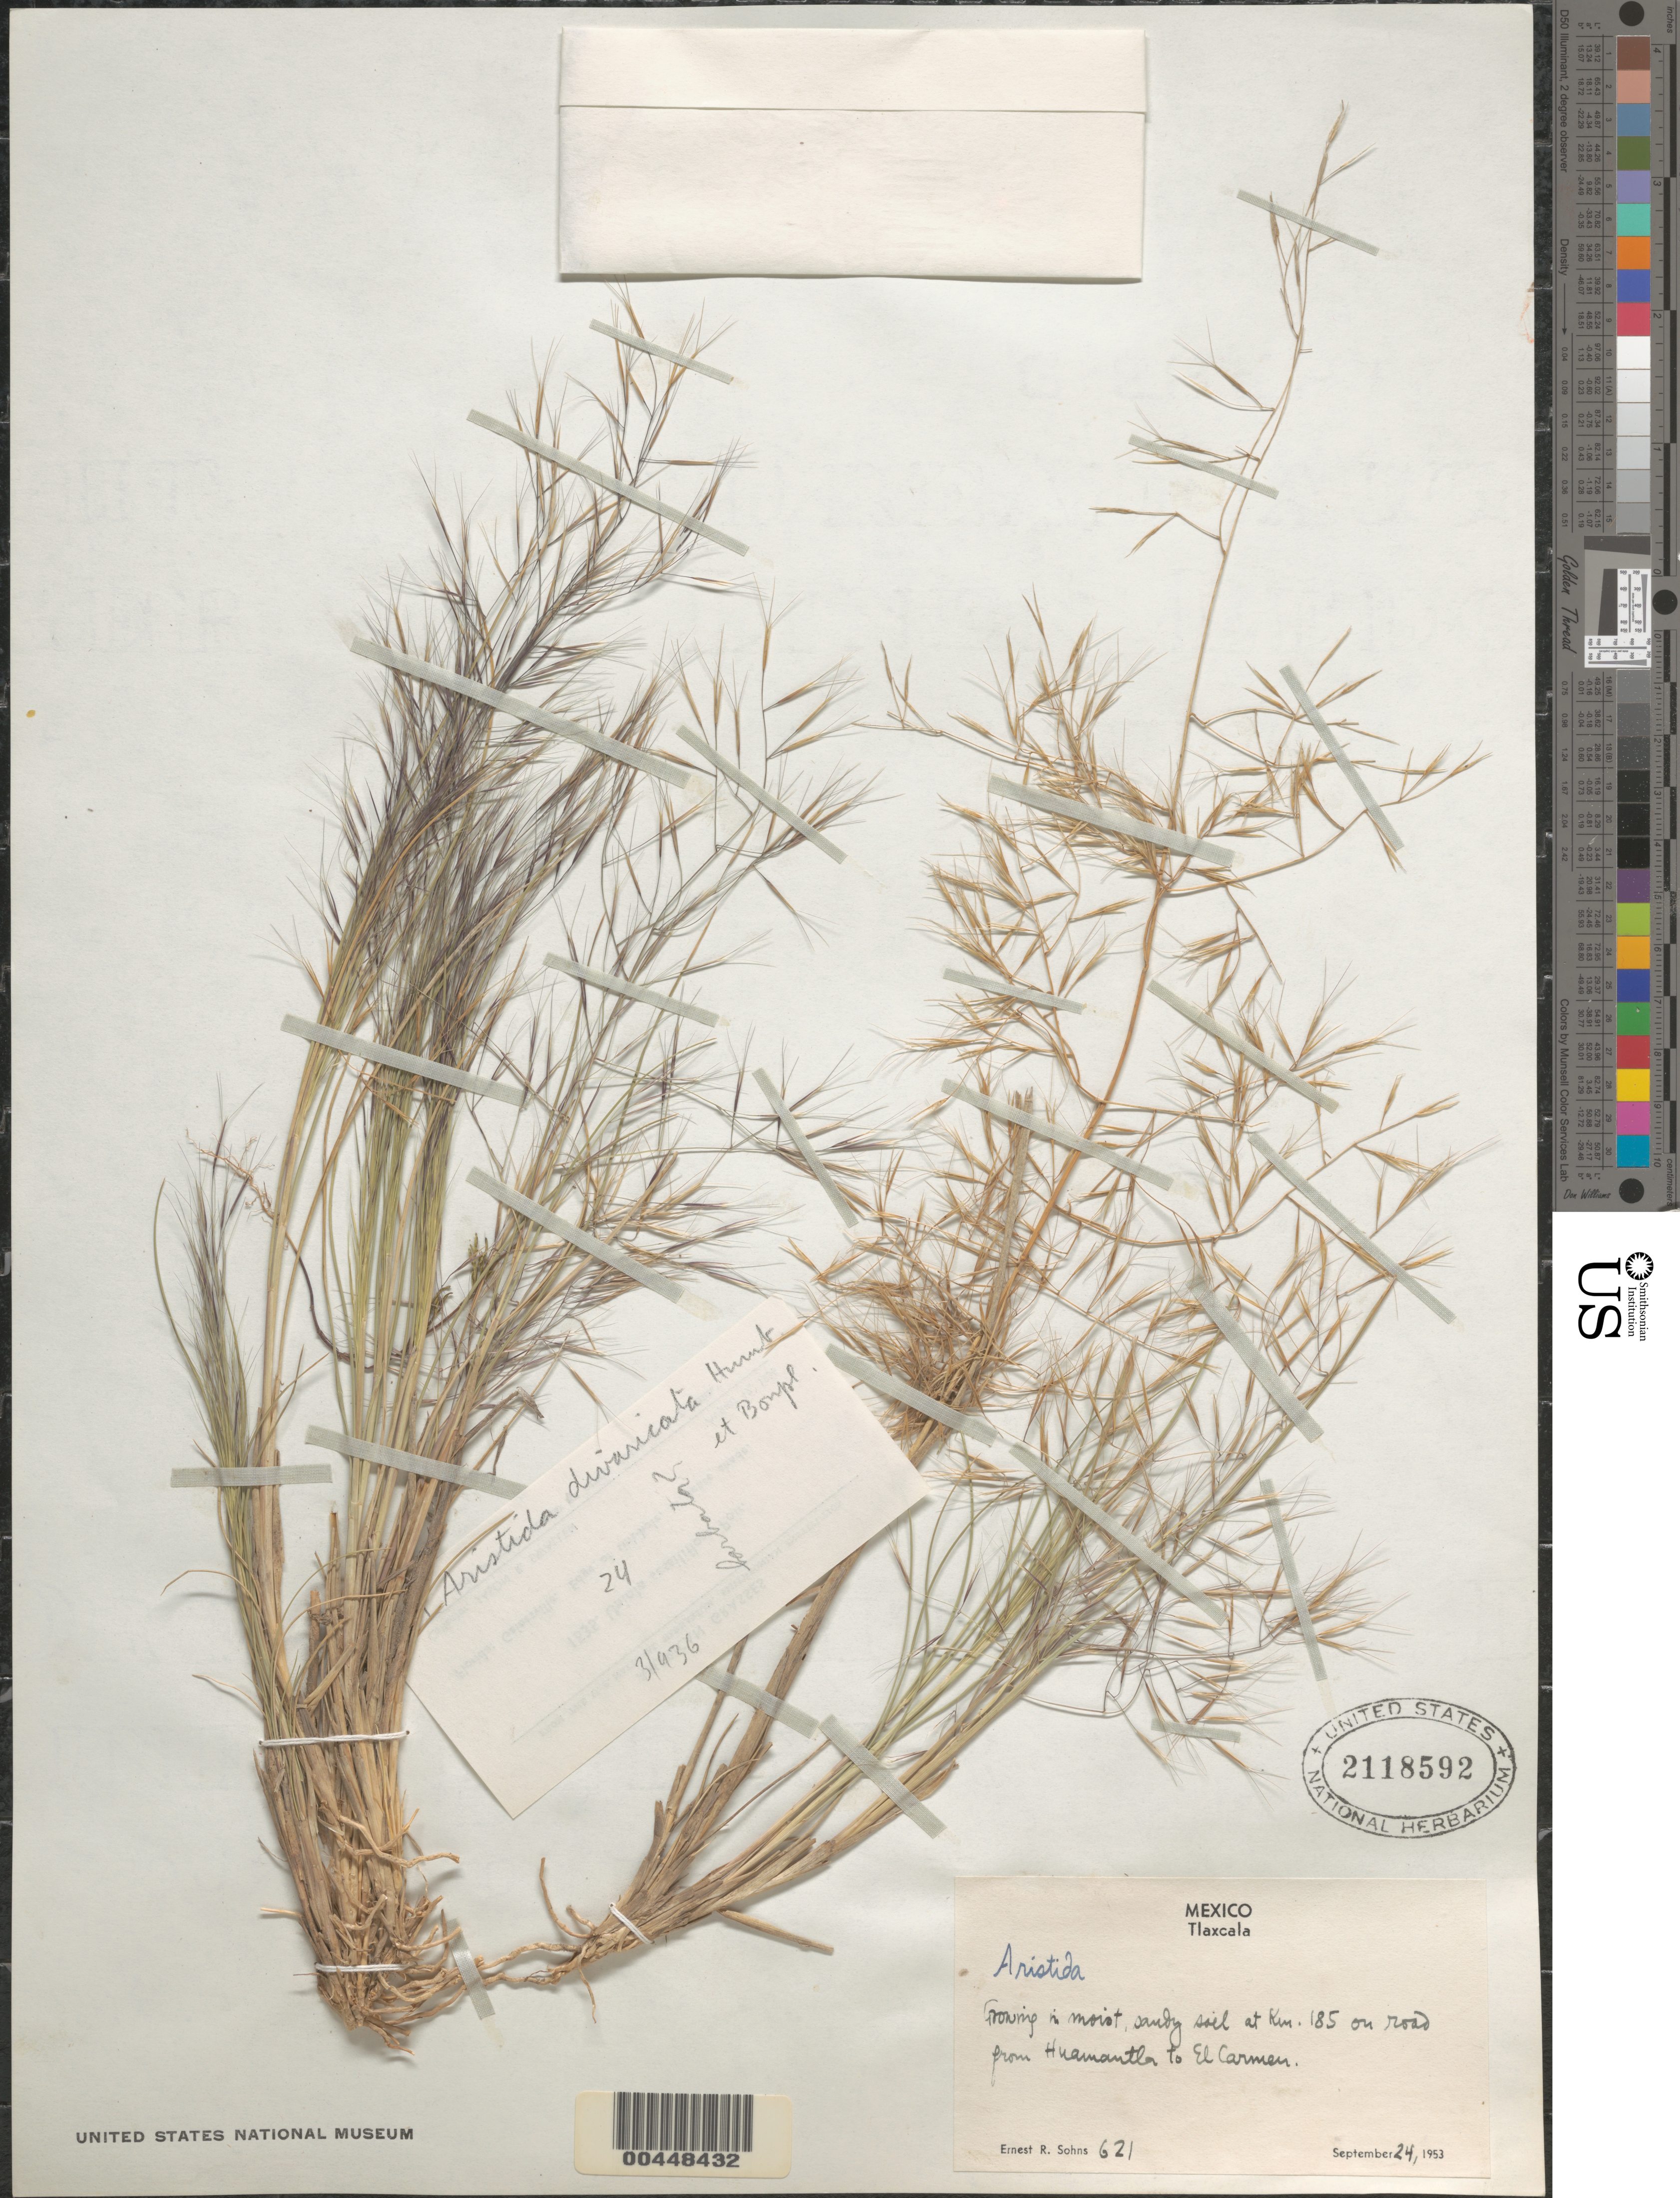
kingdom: Plantae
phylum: Tracheophyta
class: Liliopsida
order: Poales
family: Poaceae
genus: Aristida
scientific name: Aristida divaricata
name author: Humb. & Bonpl. ex Willd.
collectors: E. R. Sohns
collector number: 621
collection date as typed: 24 Sep 1953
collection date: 1953-09-24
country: Mexico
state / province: Tlaxcala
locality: Km 185 on road from Huamantla to El Carmen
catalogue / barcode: US 2118592